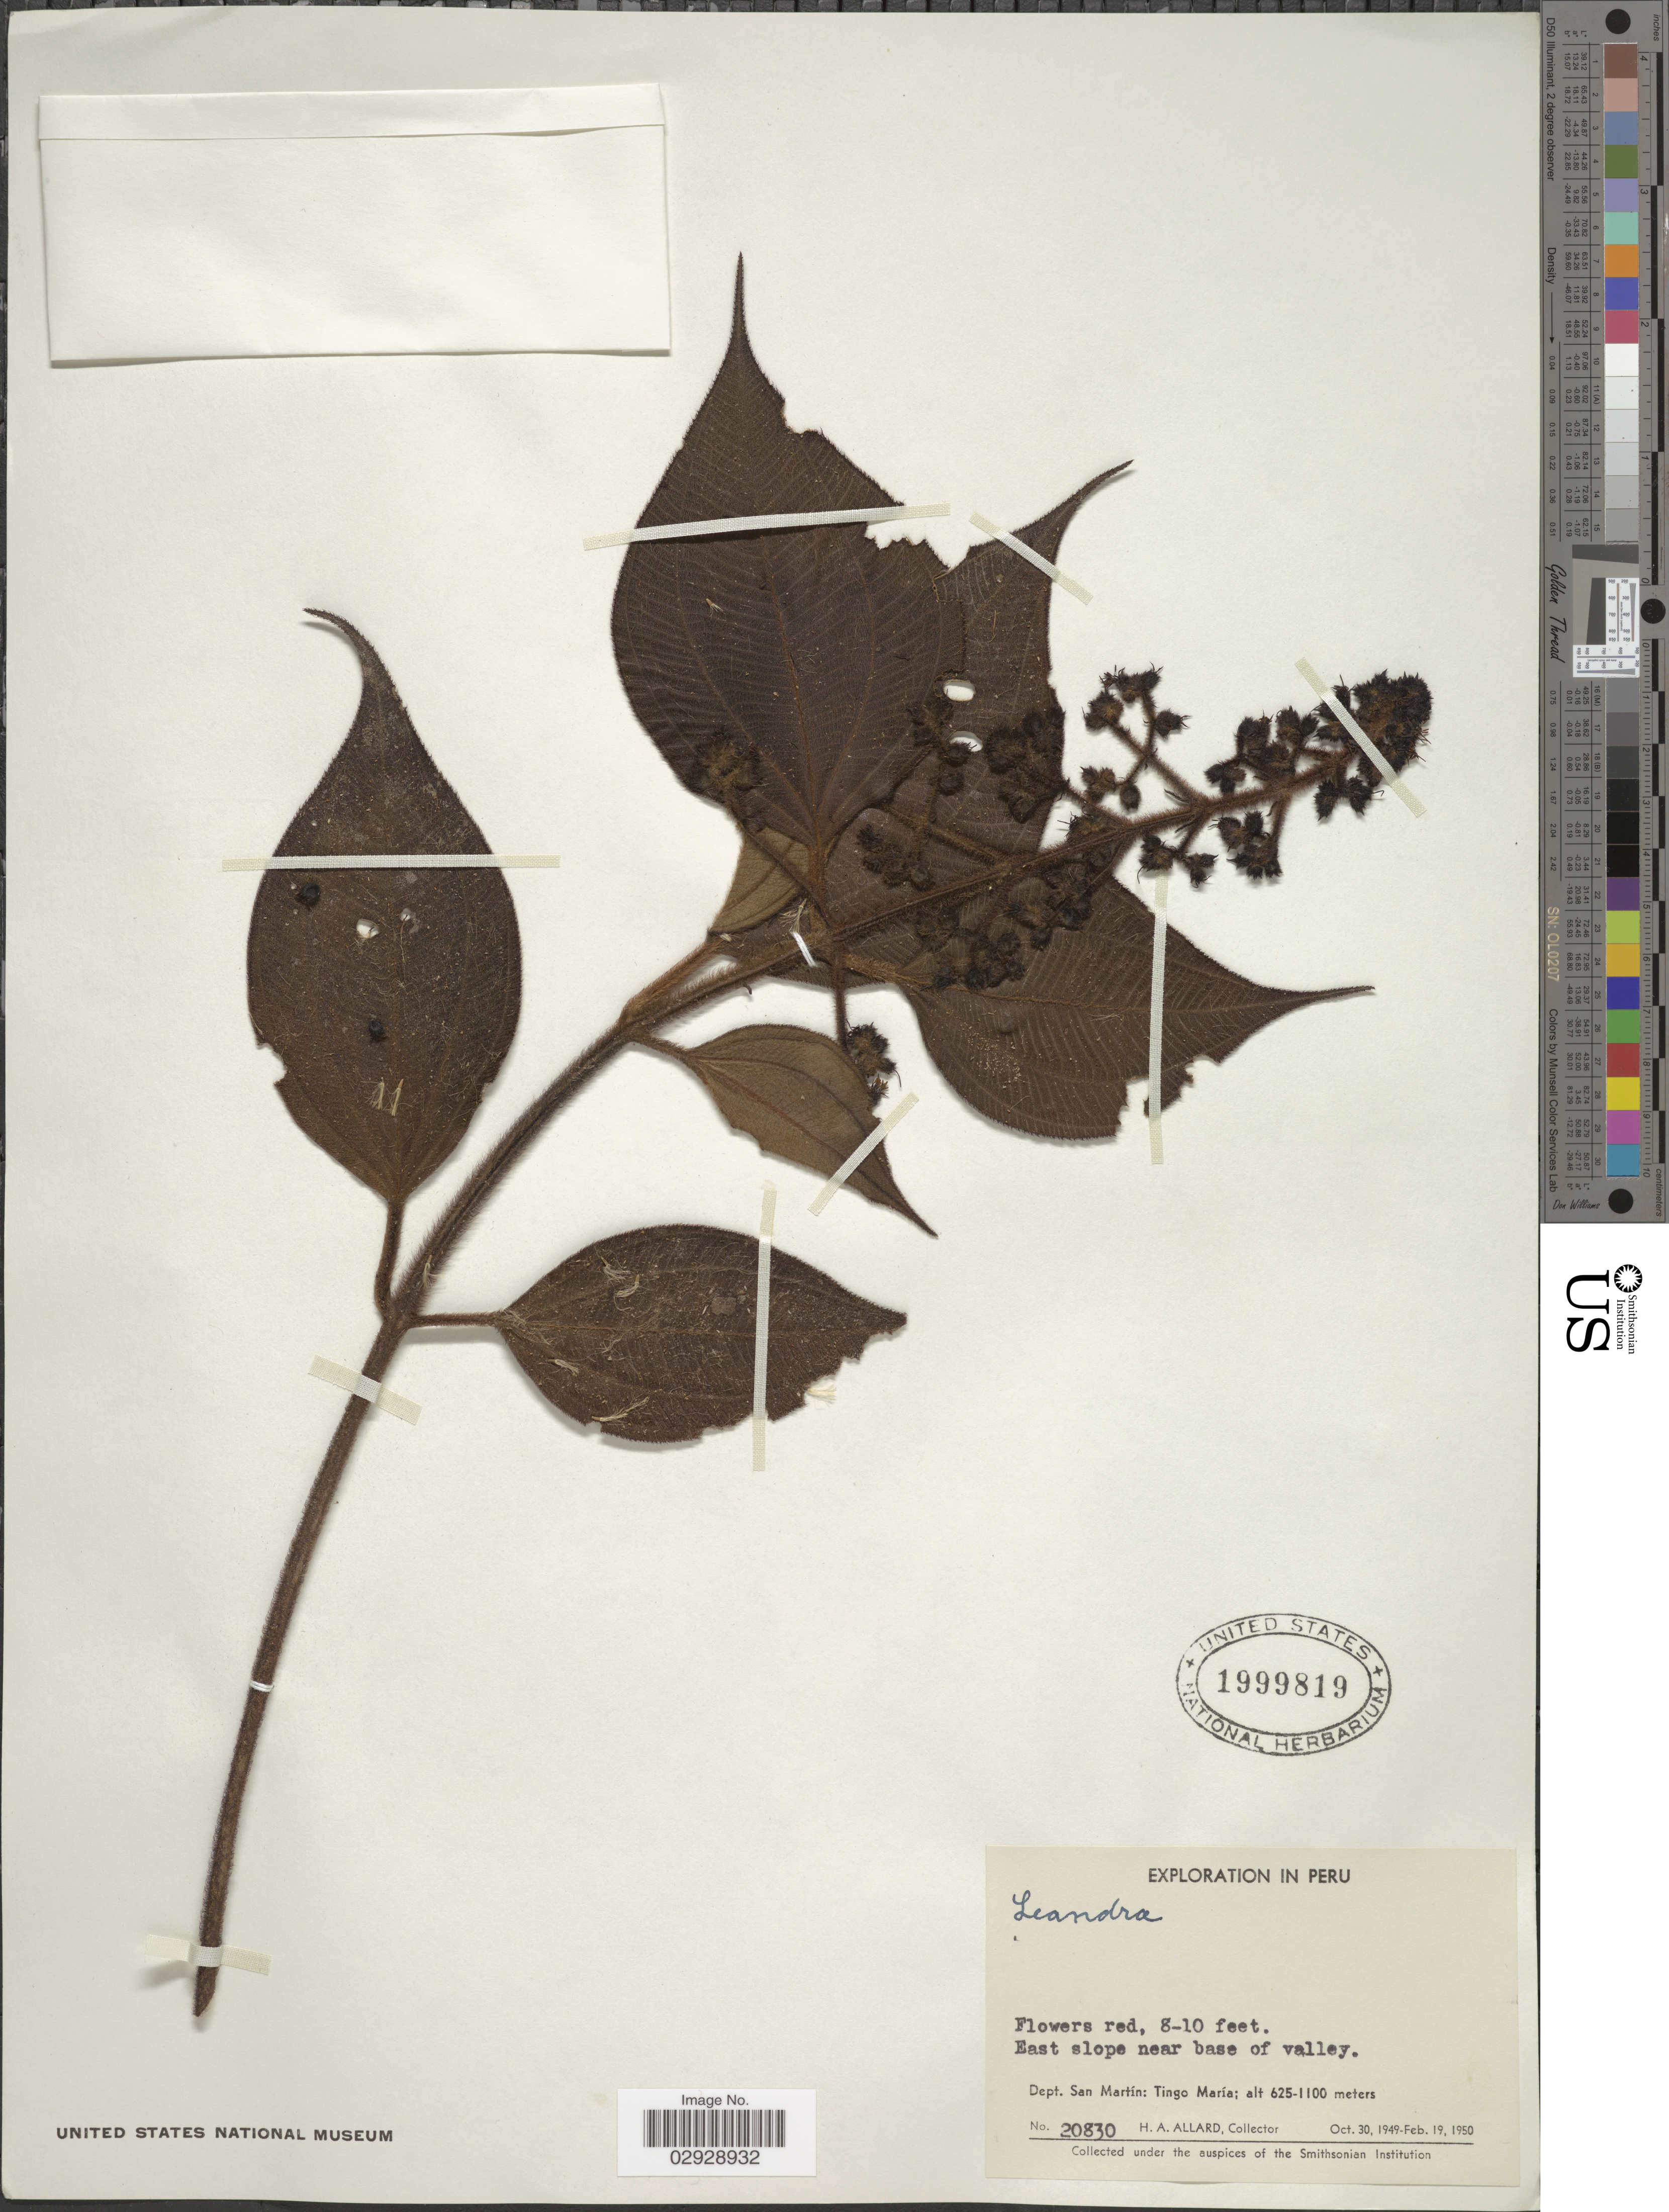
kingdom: Plantae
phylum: Tracheophyta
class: Magnoliopsida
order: Myrtales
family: Melastomataceae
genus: Leandra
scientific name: Leandra dichotoma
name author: (D. Don) Cogn.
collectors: H. A. Allard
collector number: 20830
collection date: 1949-10-30/1950-02-19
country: Peru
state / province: San Martín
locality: East slope neas base of valley. Dept. San Martín: Tingo María.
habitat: slope base of valley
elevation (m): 625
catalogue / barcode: US 1999819